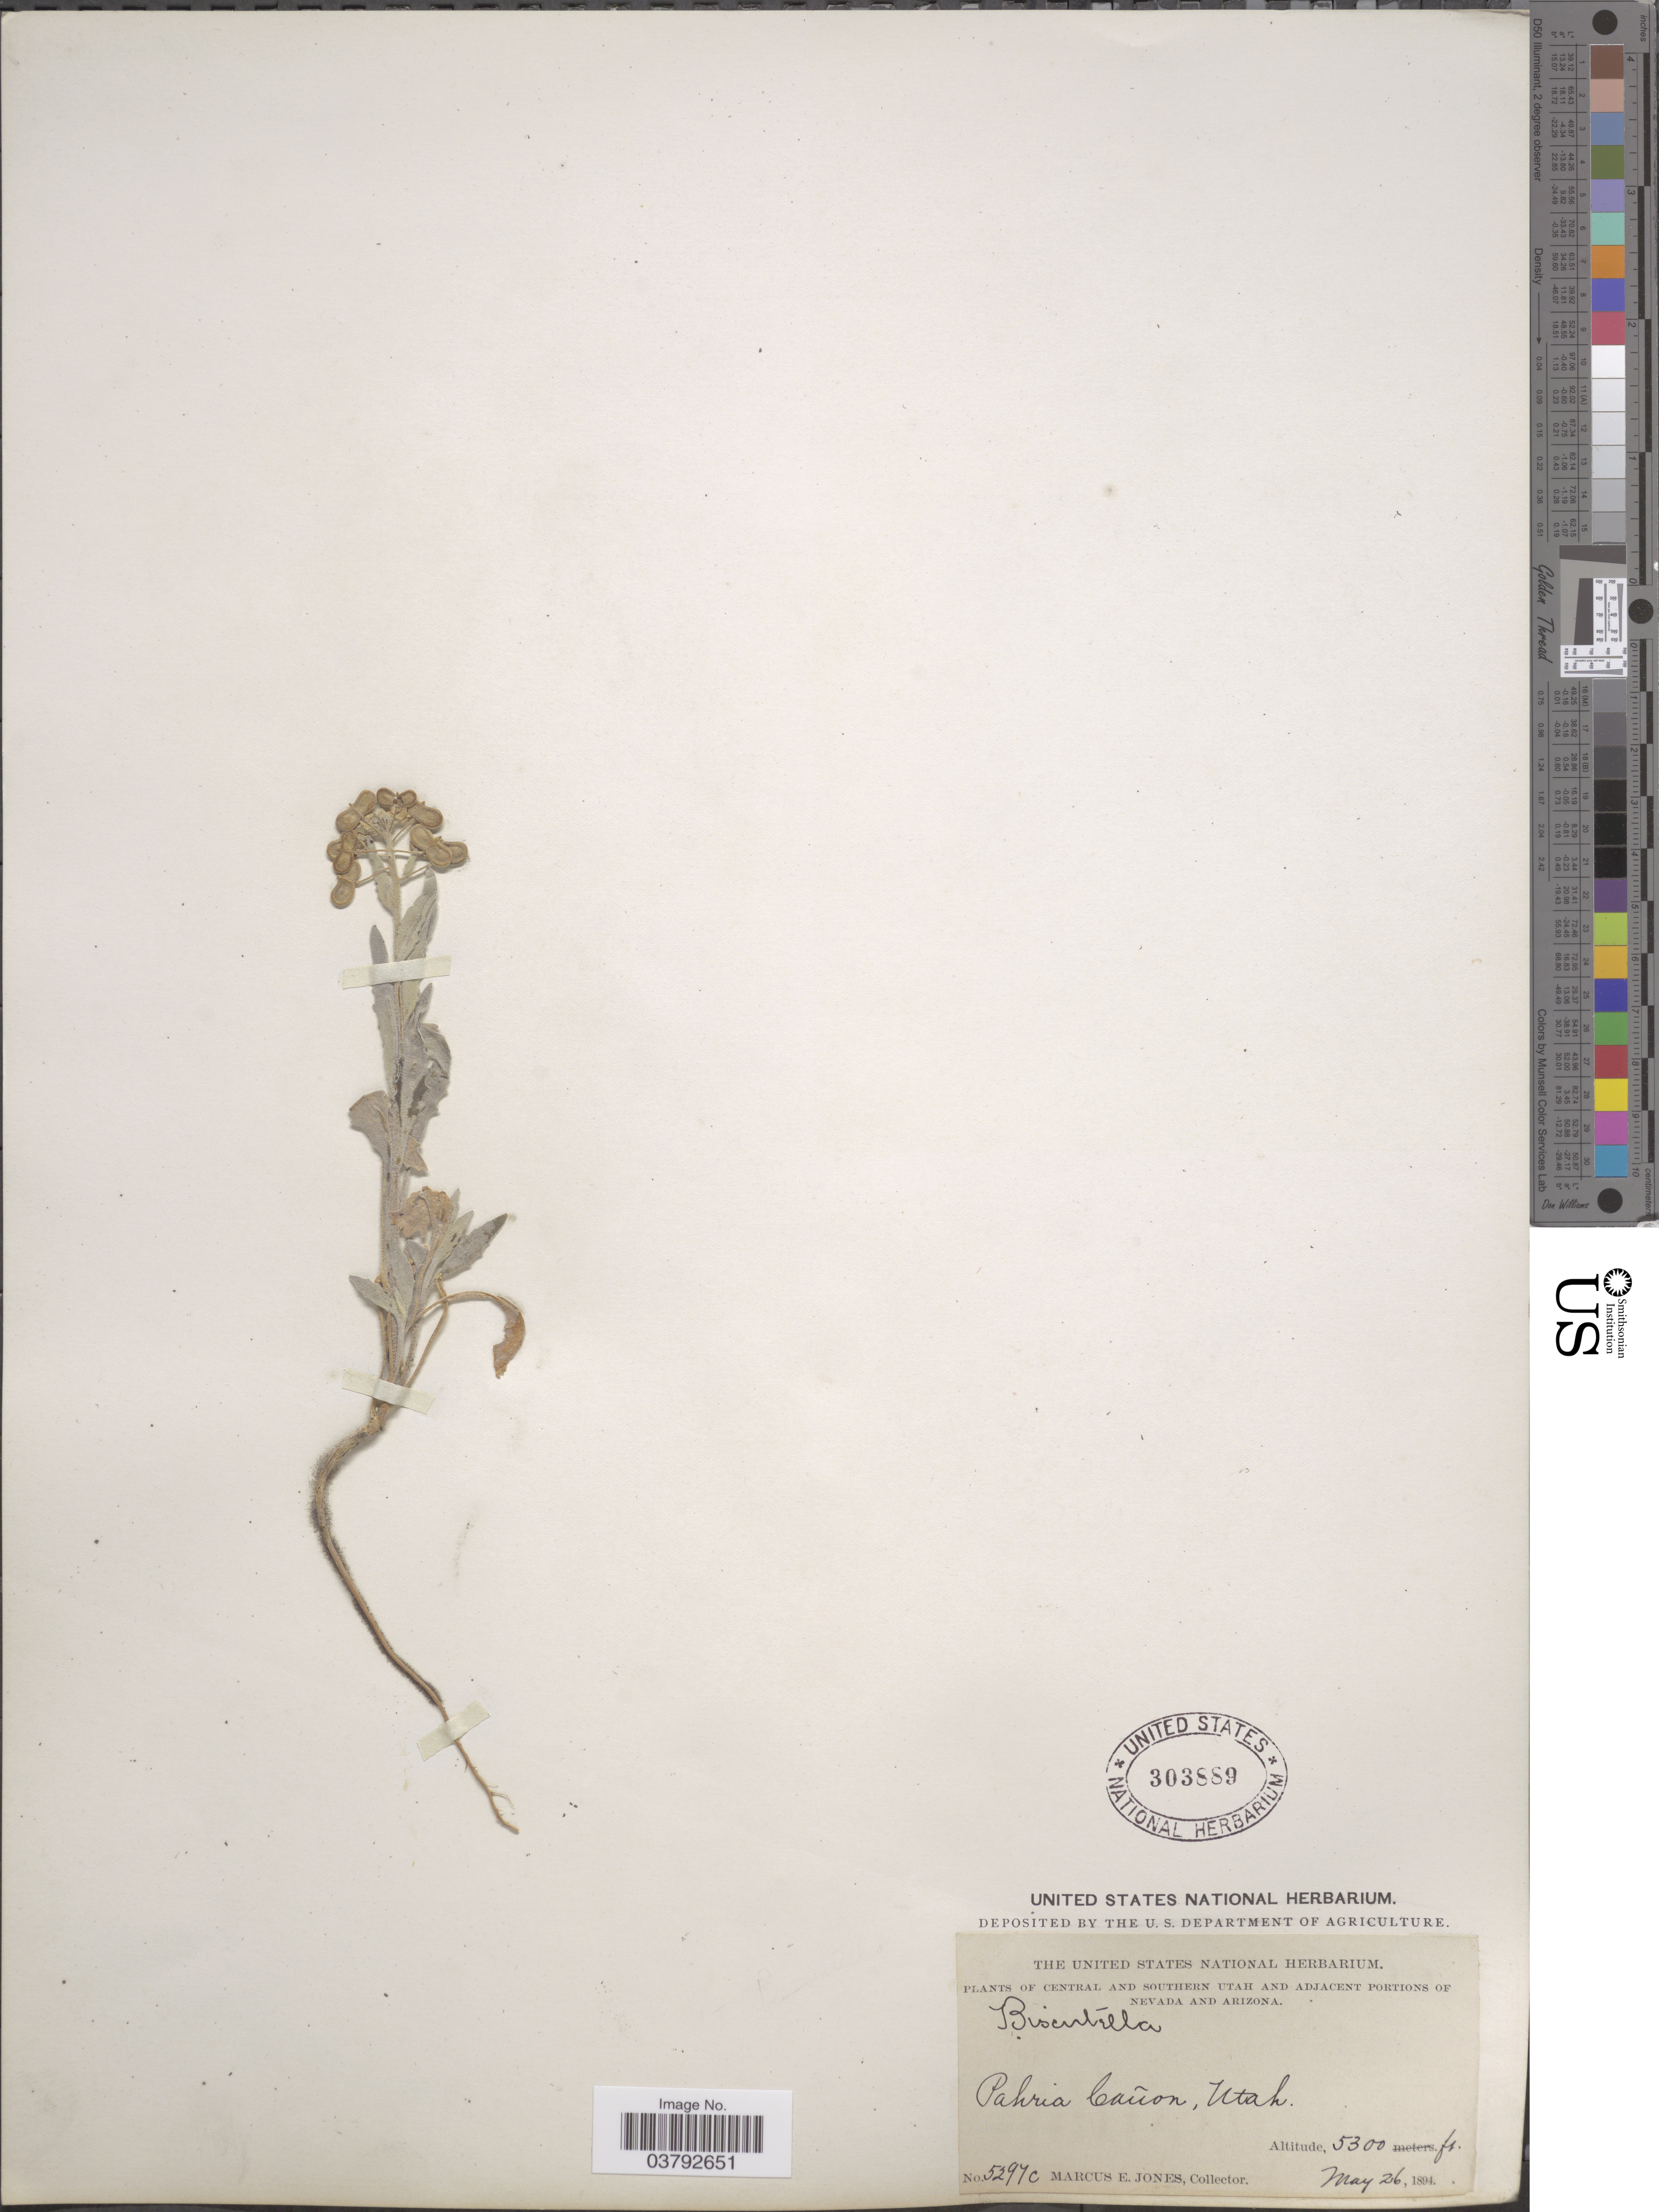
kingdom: Plantae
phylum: Tracheophyta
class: Magnoliopsida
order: Brassicales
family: Brassicaceae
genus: Dithyrea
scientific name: Dithyrea wislizeni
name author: Engelm.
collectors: M. E. Jones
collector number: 5297c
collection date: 1894-05-26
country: United States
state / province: Utah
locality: Central and Southern Utah. Pahria Cañon.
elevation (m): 1615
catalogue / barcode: US 303889